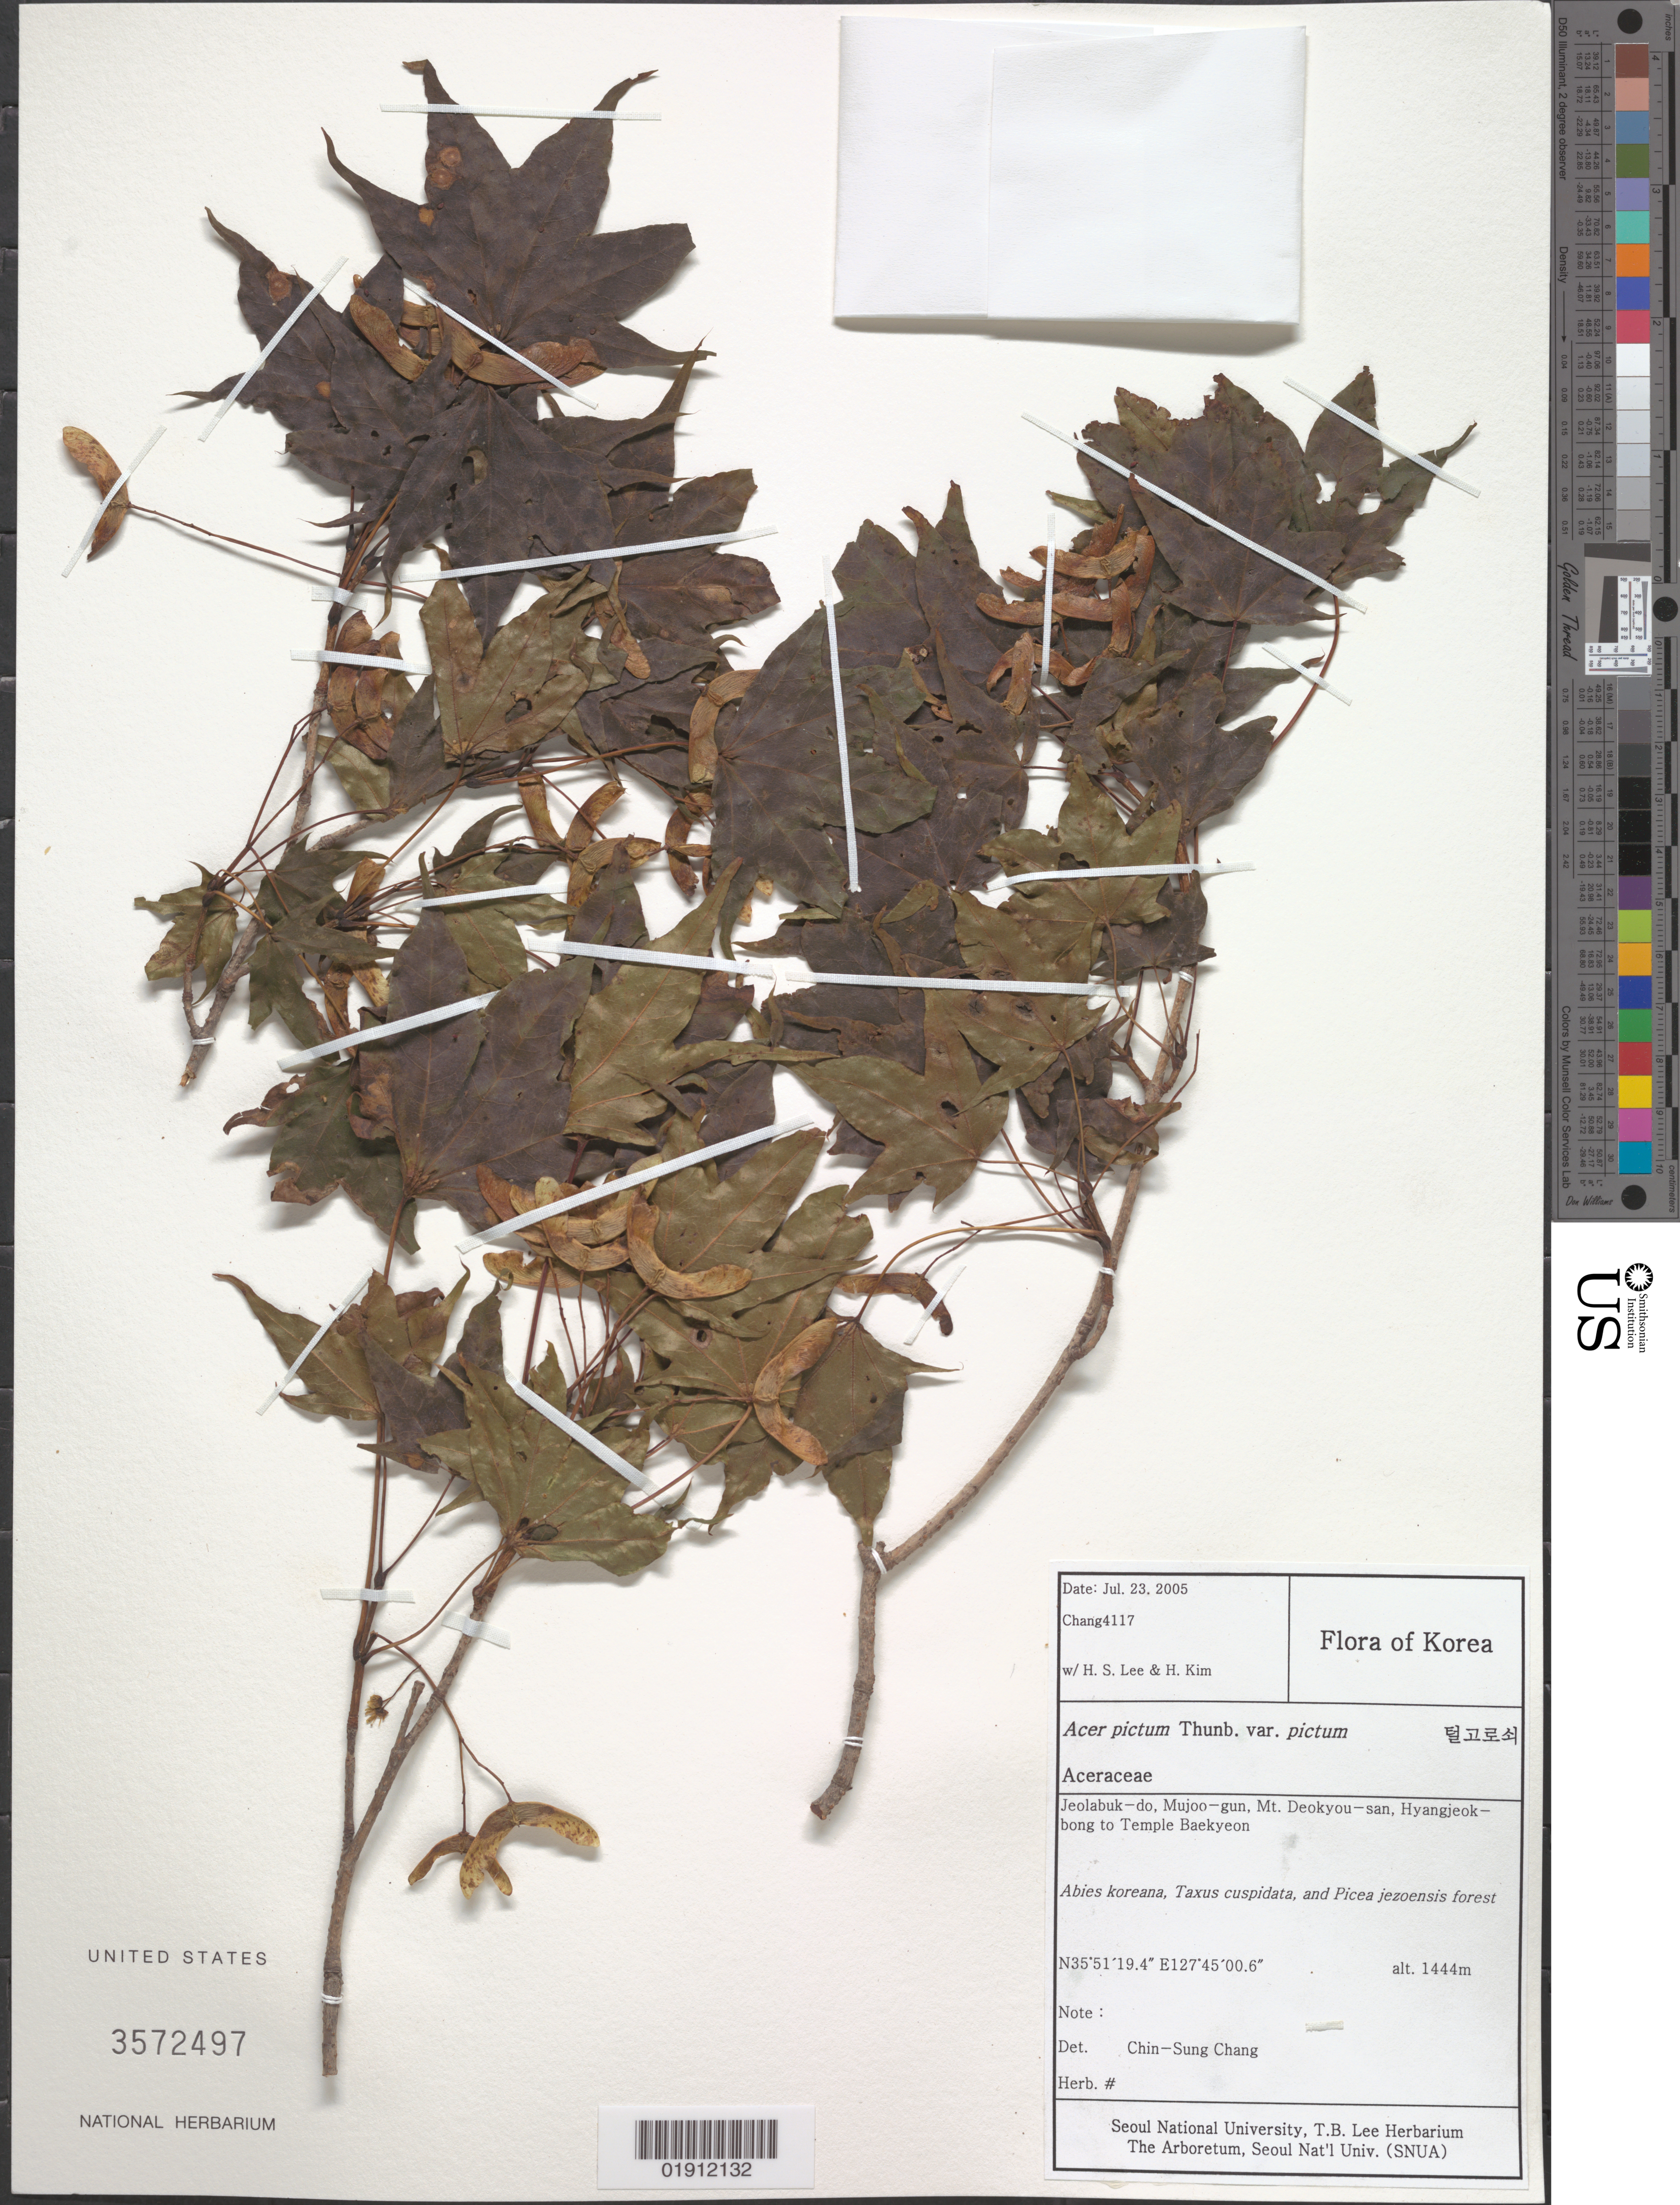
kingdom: Plantae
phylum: Tracheophyta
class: Magnoliopsida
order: Sapindales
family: Sapindaceae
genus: Acer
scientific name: Acer cappadocicum subsp. truncatum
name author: (Bunge) A.E. Murray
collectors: C. S. Chang, H. Lee & H. Kim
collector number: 4117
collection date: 2005-07-23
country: South Korea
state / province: North Jeolla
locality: Jeollabuk-do [North Jeolla], Mujoo-gun, Mt. Deokyou-san, Hyangjeok-bong to Temple Baekyeon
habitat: Abies koreana, Taxus cuspidata and Picea jezoensis forest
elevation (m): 1444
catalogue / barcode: US 3572497